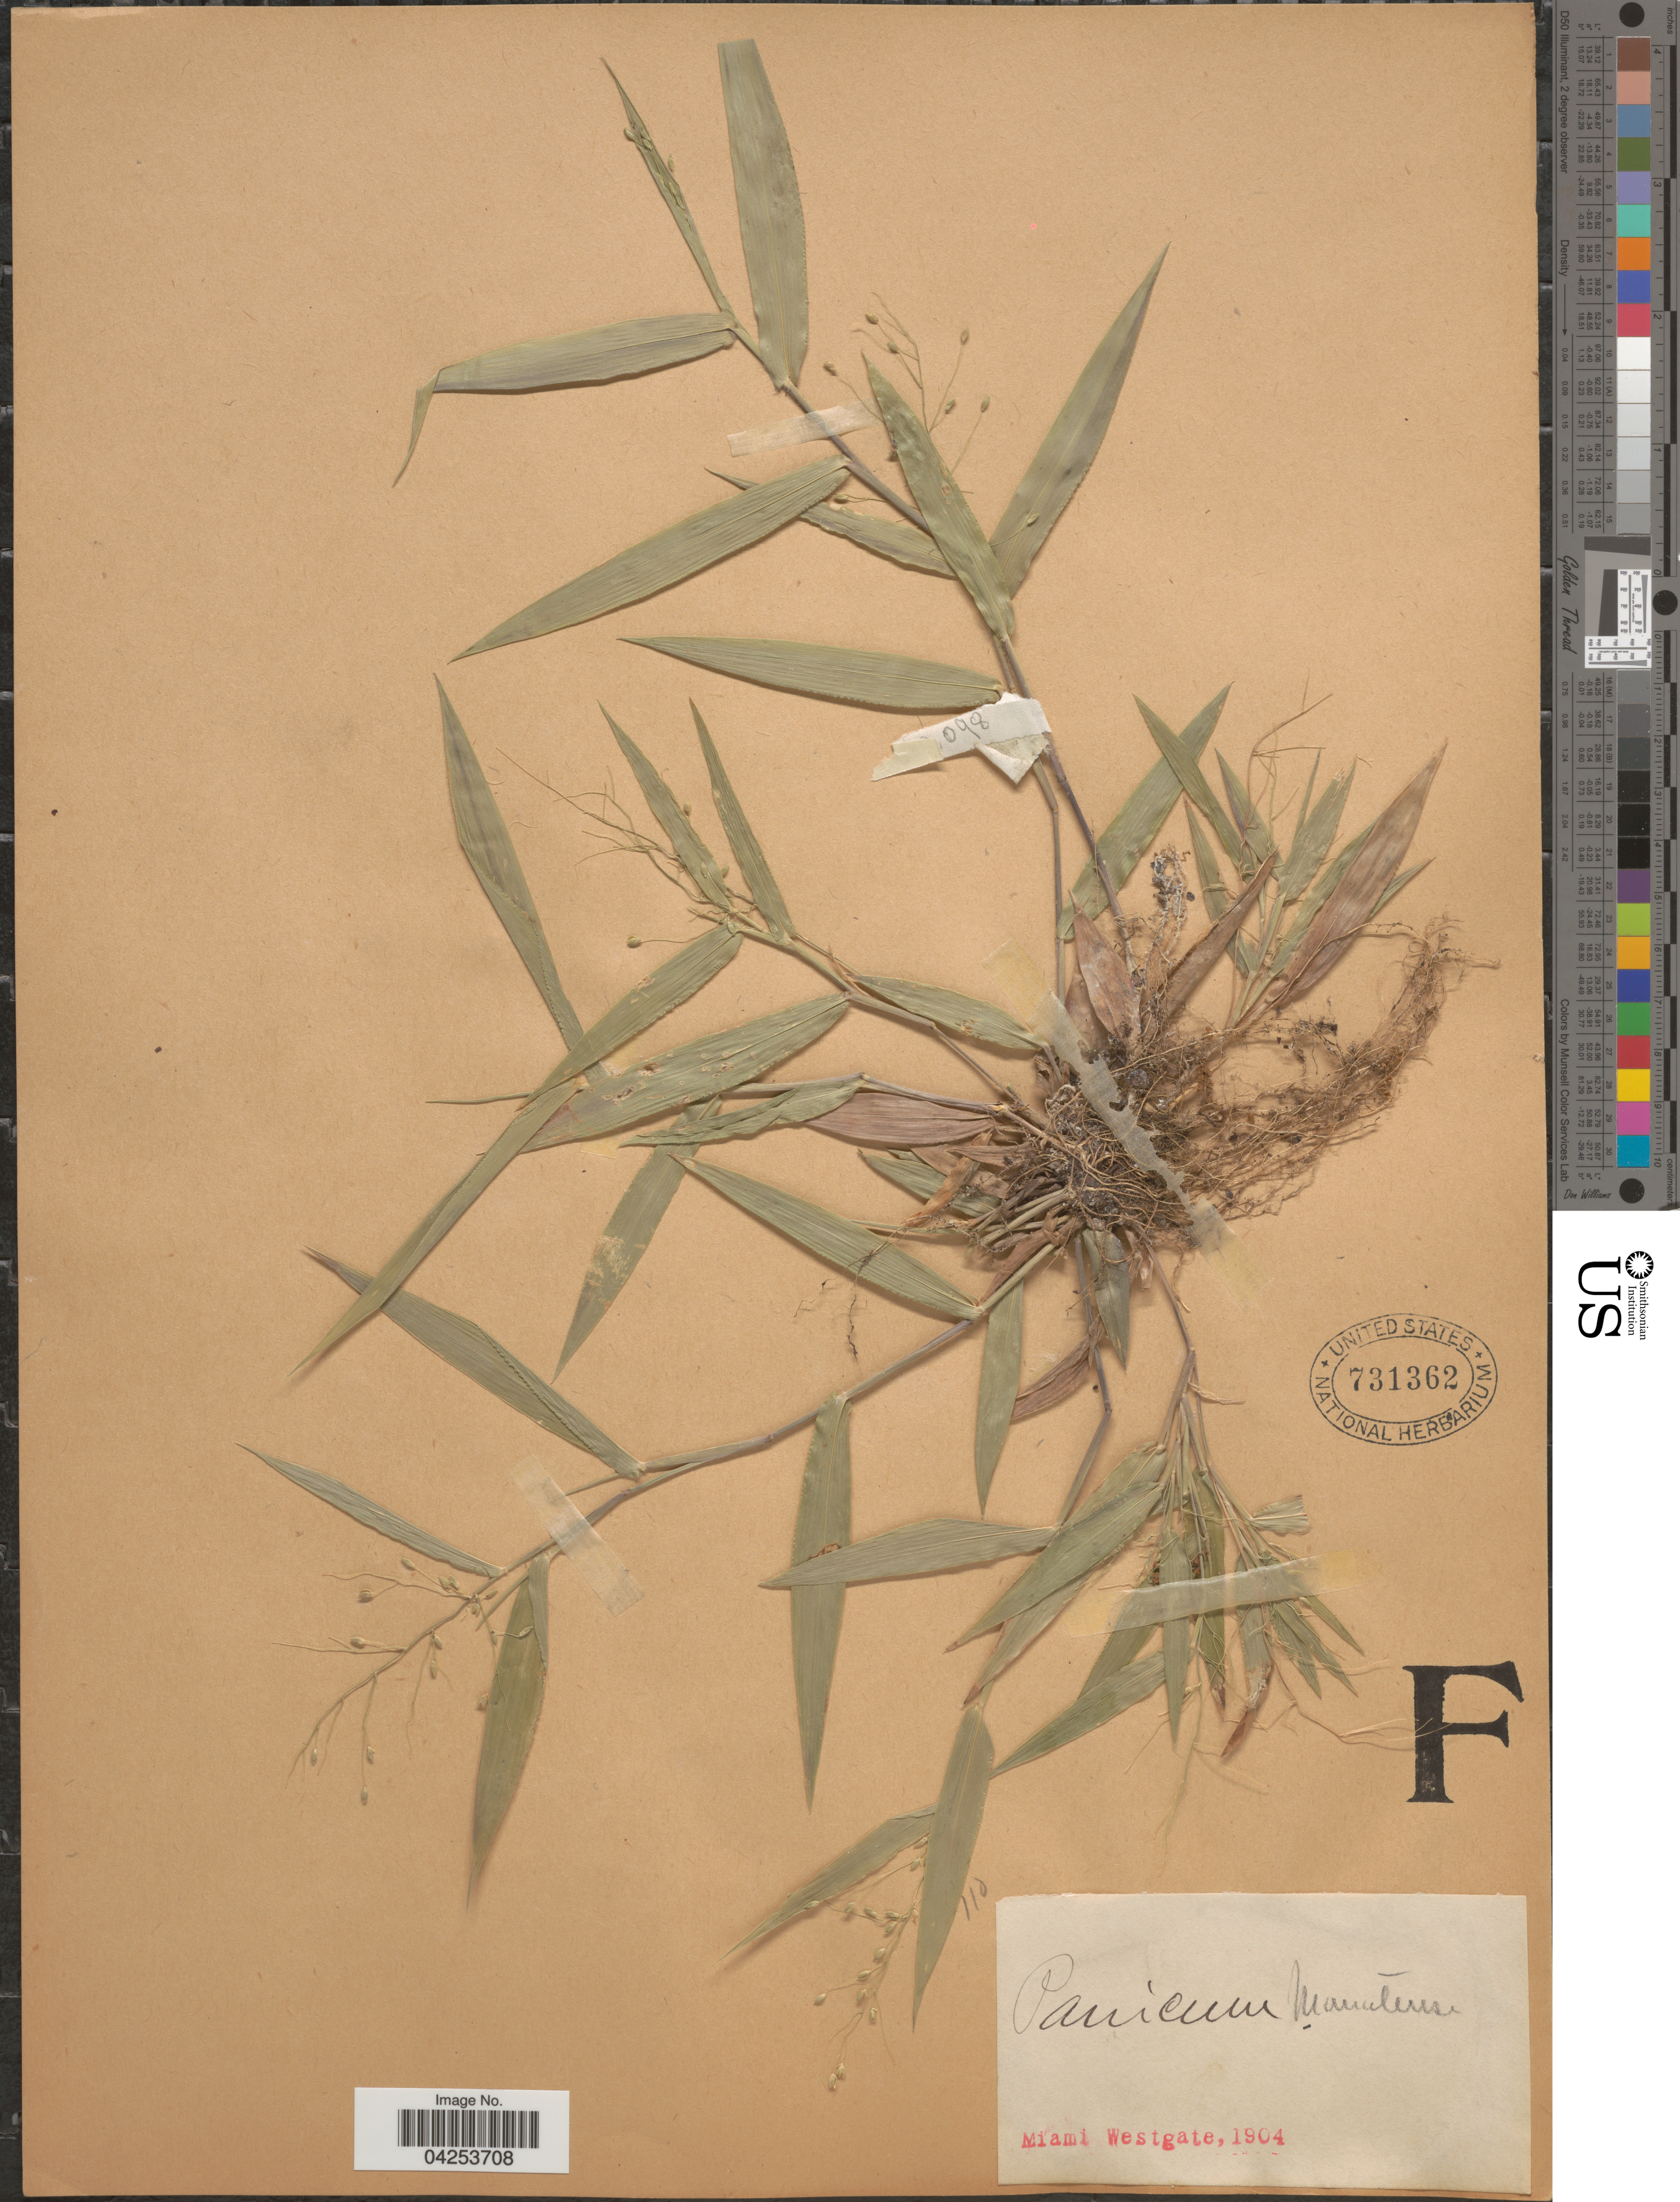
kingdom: Plantae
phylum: Tracheophyta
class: Liliopsida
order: Poales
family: Poaceae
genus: Dichanthelium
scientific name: Dichanthelium commutatum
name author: (Schult.) Gould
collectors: J. Westgate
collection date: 1904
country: United States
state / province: Florida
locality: Miami.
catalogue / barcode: US 731362